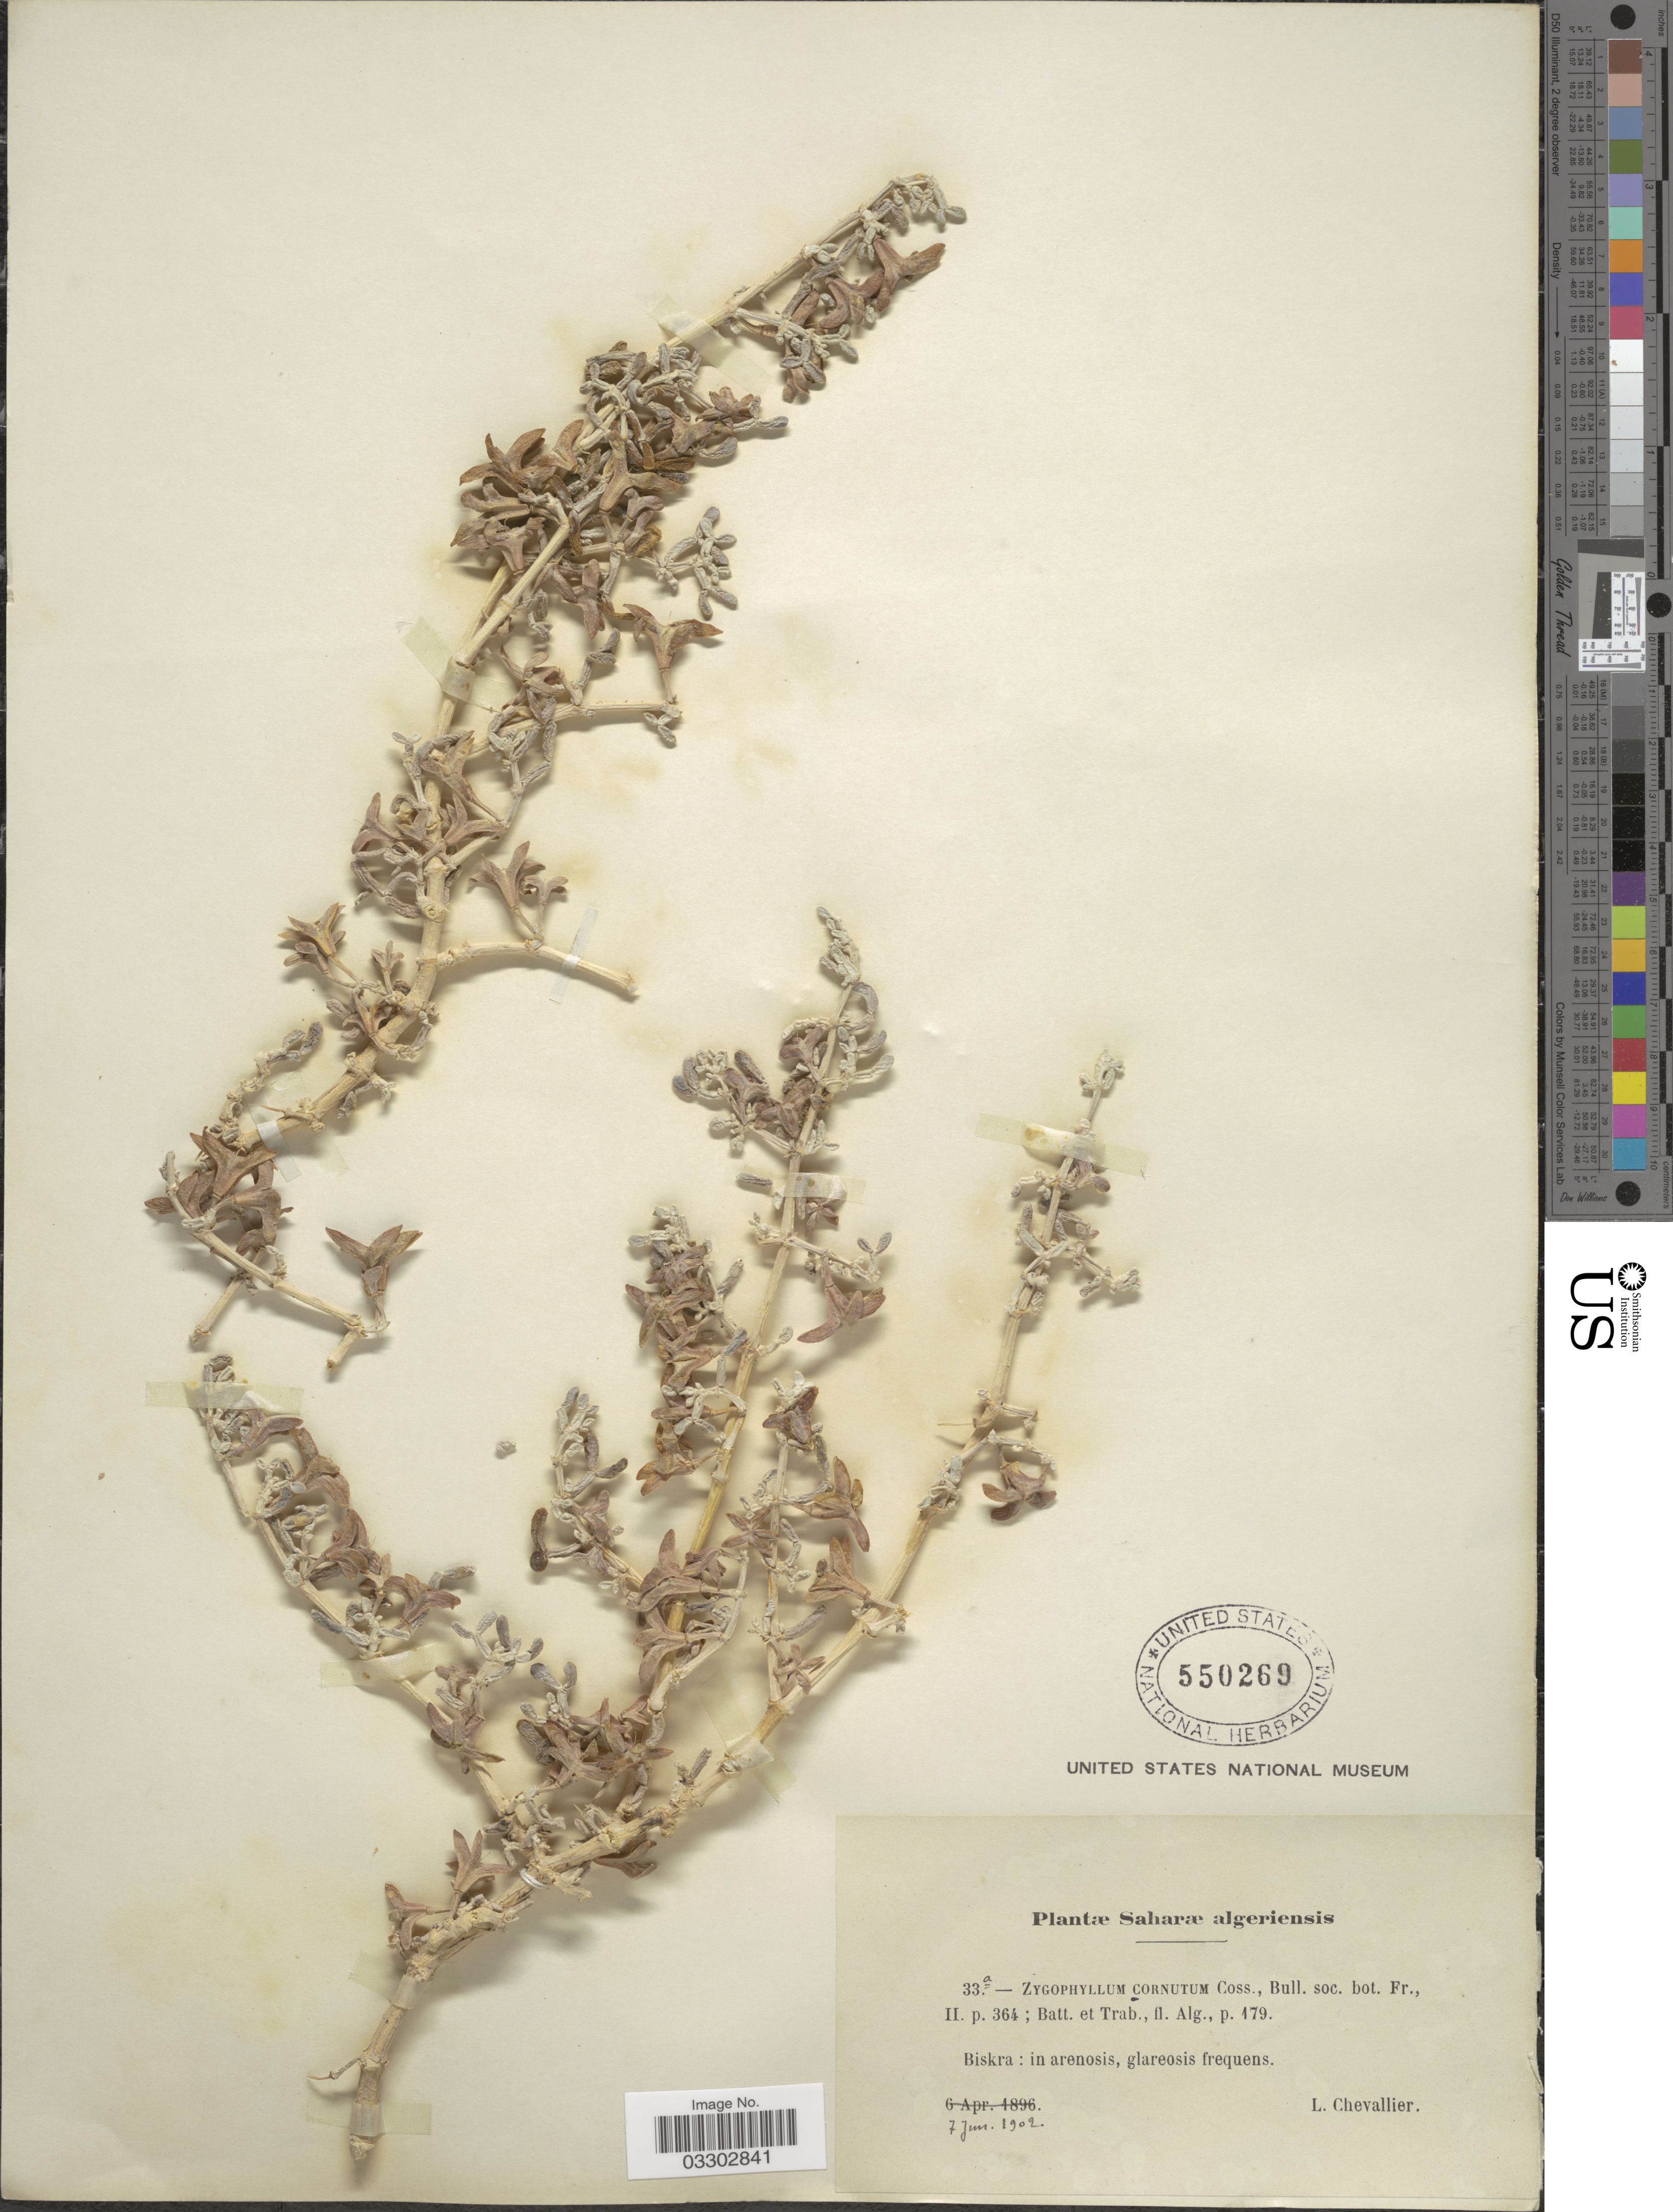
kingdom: Plantae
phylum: Tracheophyta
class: Magnoliopsida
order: Zygophyllales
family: Zygophyllaceae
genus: Zygophyllum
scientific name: Zygophyllum cornutum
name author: Coss.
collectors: L. Chevallier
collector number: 33.a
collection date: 1902-06-07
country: Algeria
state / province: Biskra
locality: Saharæ algeriensis.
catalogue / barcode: US 550269